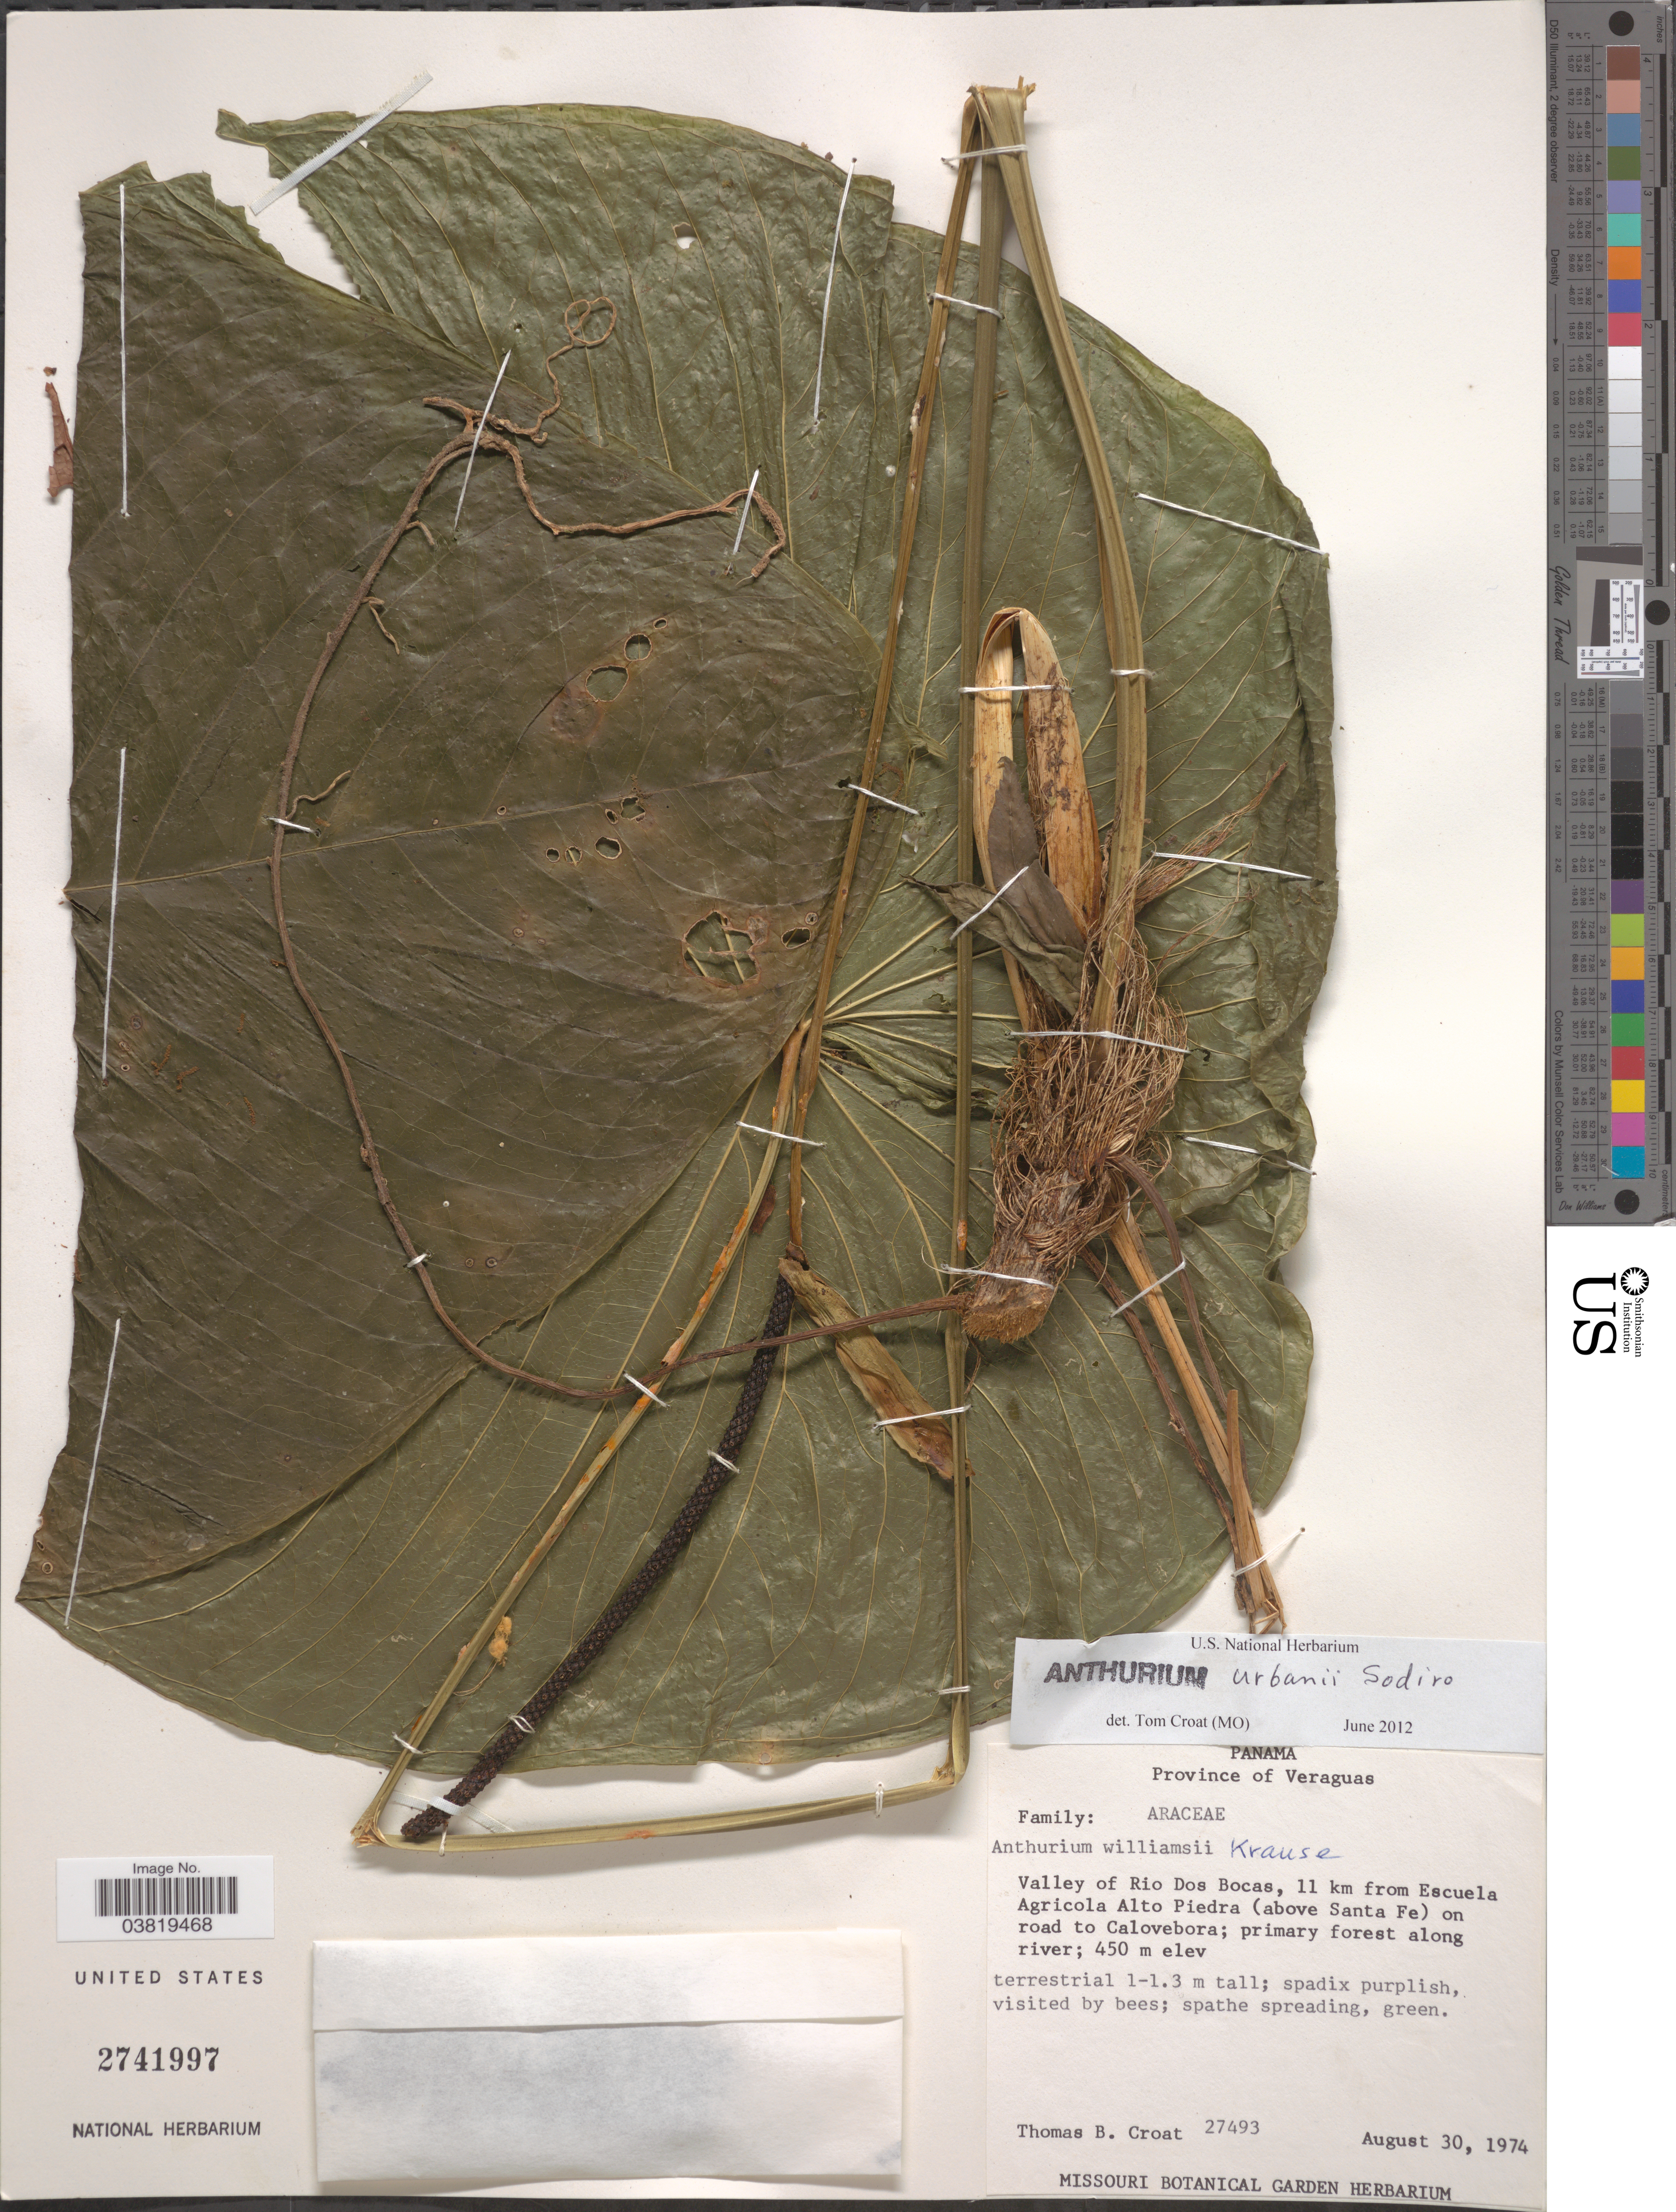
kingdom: Plantae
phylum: Tracheophyta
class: Liliopsida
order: Alismatales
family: Araceae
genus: Anthurium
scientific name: Anthurium urbanii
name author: Sodiro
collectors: T. B. Croat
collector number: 27493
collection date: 1974-08-30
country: Panama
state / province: Veraguas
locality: Valley of Rio Dos Bocas, 11 km from Escuela Agricola Alto Piedra (above Santa Fe) on road to Calovebora.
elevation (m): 450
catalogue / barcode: US 2741997